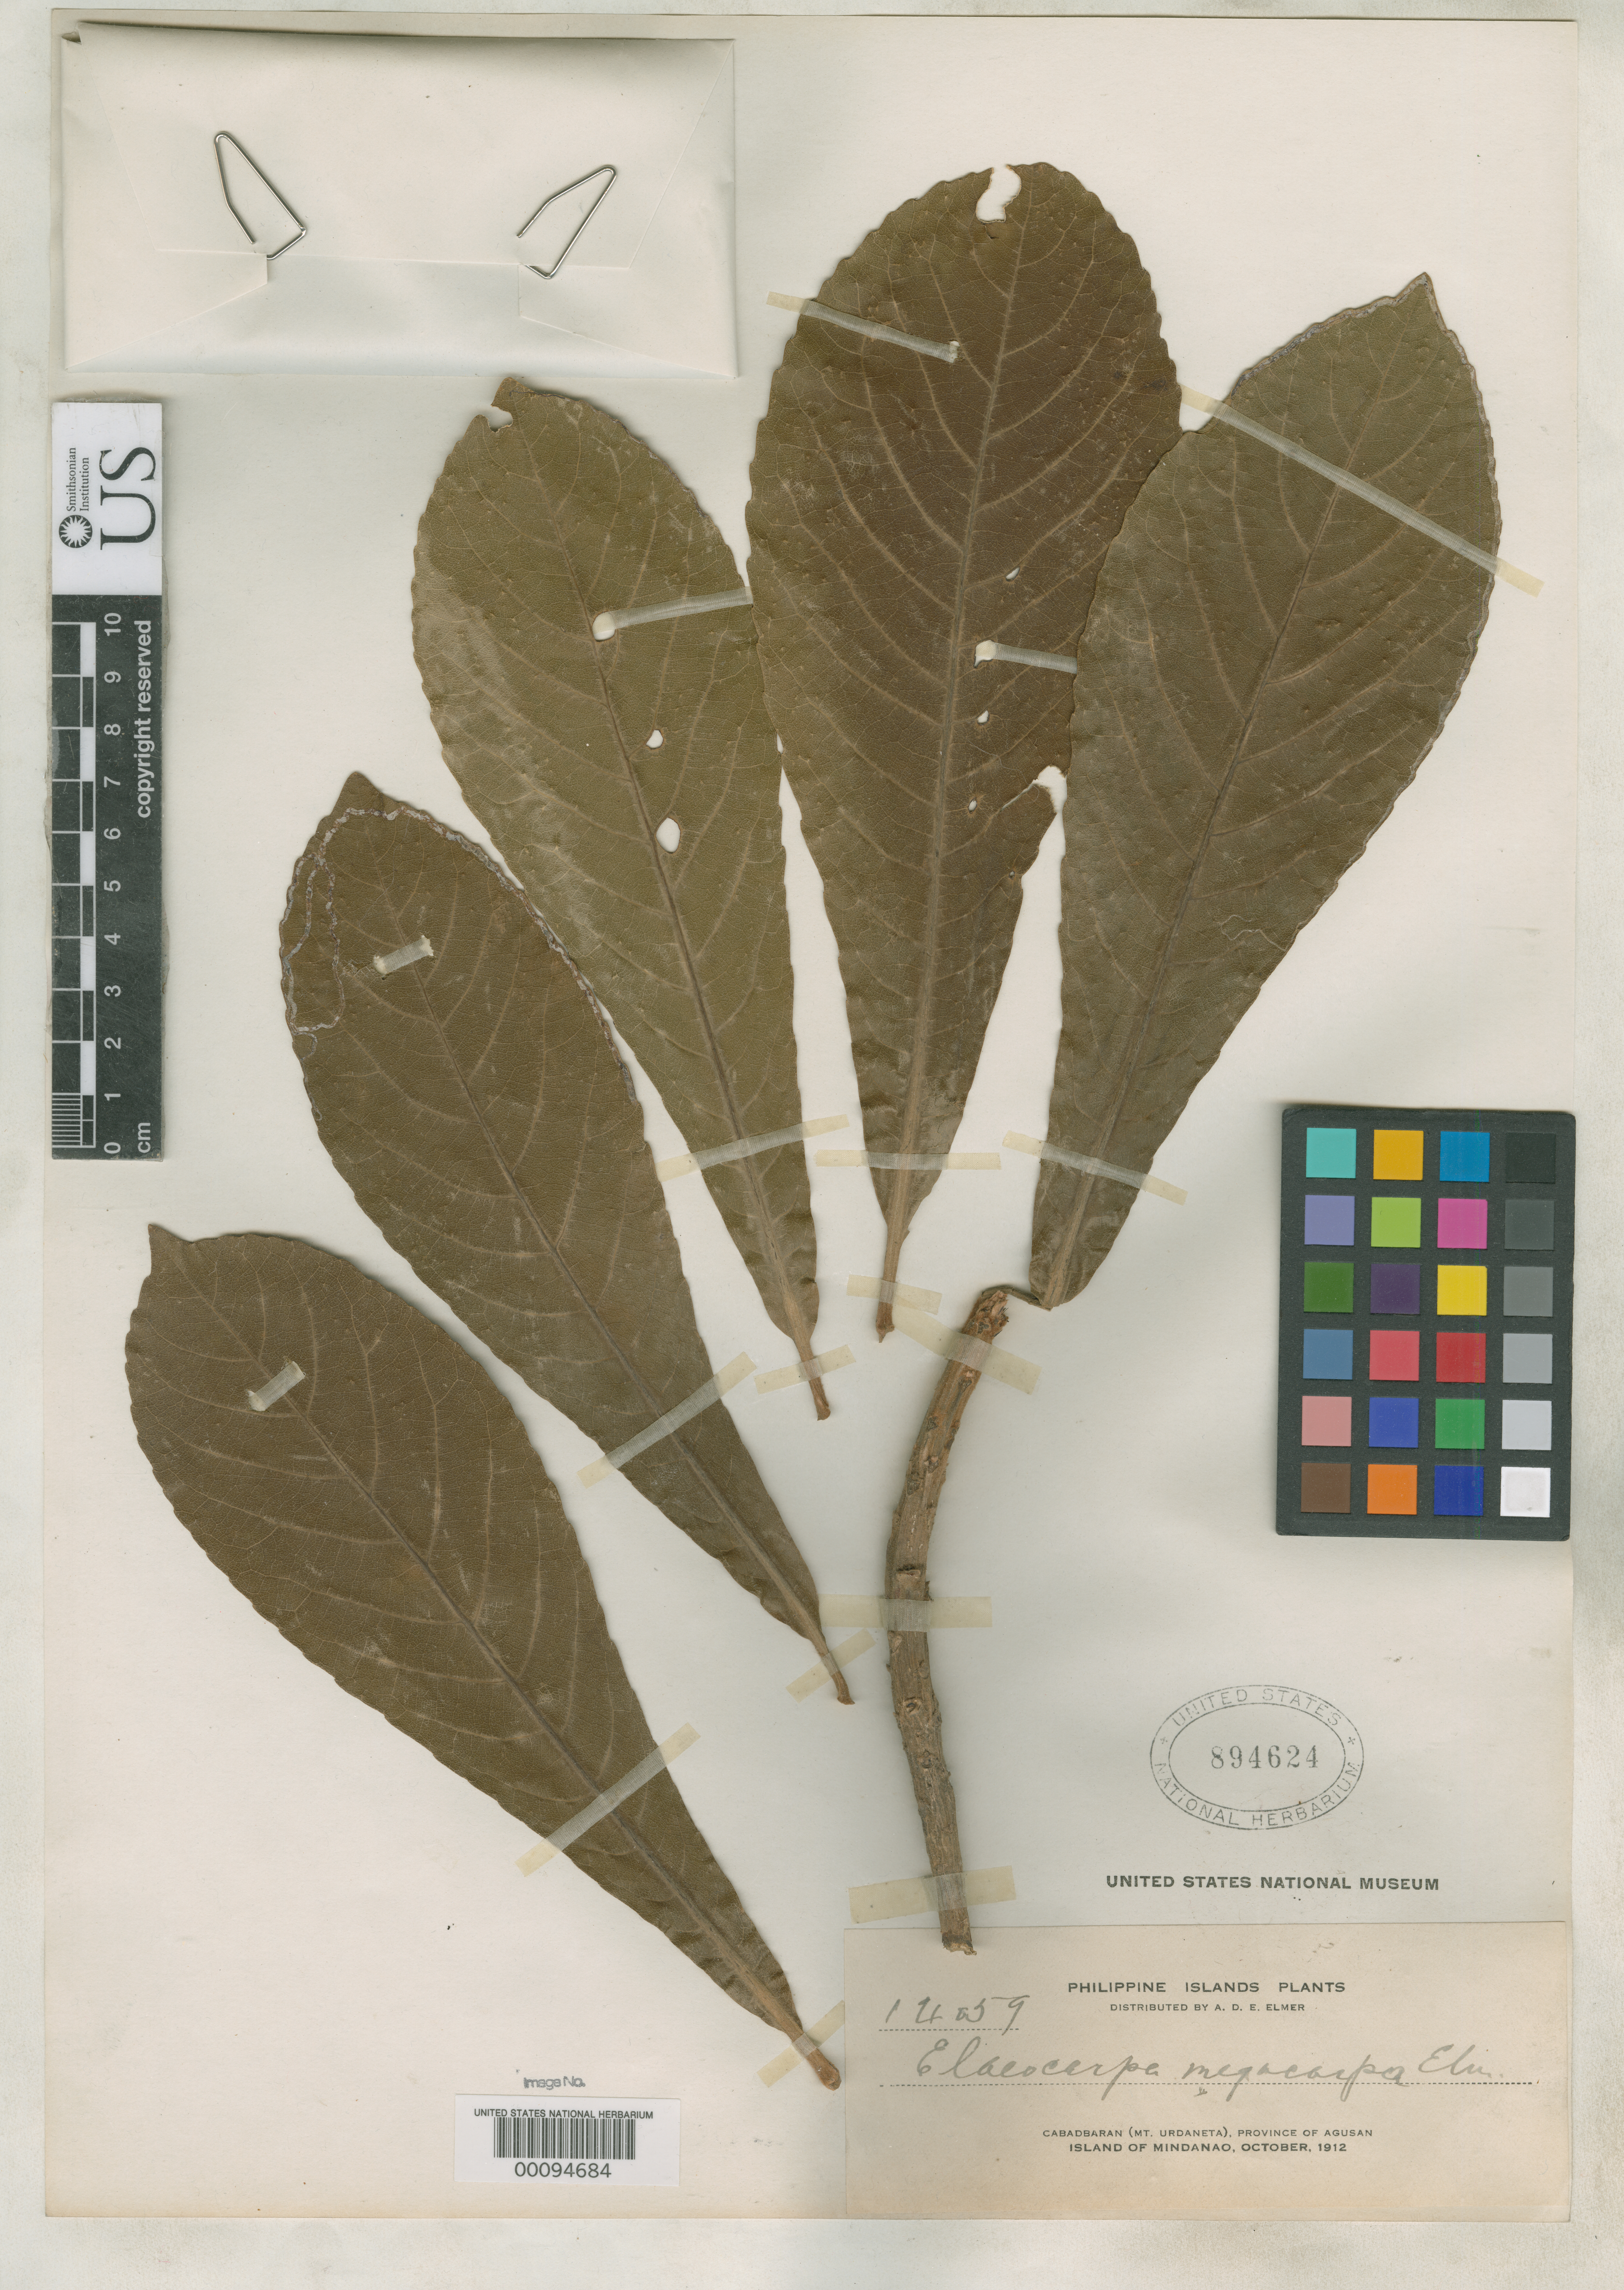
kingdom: Plantae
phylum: Tracheophyta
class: Magnoliopsida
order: Oxalidales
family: Elaeocarpaceae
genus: Elaeocarpus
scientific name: Elaeocarpus megacarpus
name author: Elmer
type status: Isotype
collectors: A. D. E. Elmer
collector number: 14059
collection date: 1912-10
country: Philippines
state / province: Caraga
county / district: Agusan del Norte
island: Mindanao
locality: Cabadbaran (Mt. Urdaneta), Province of Agusan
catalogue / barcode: US 894624